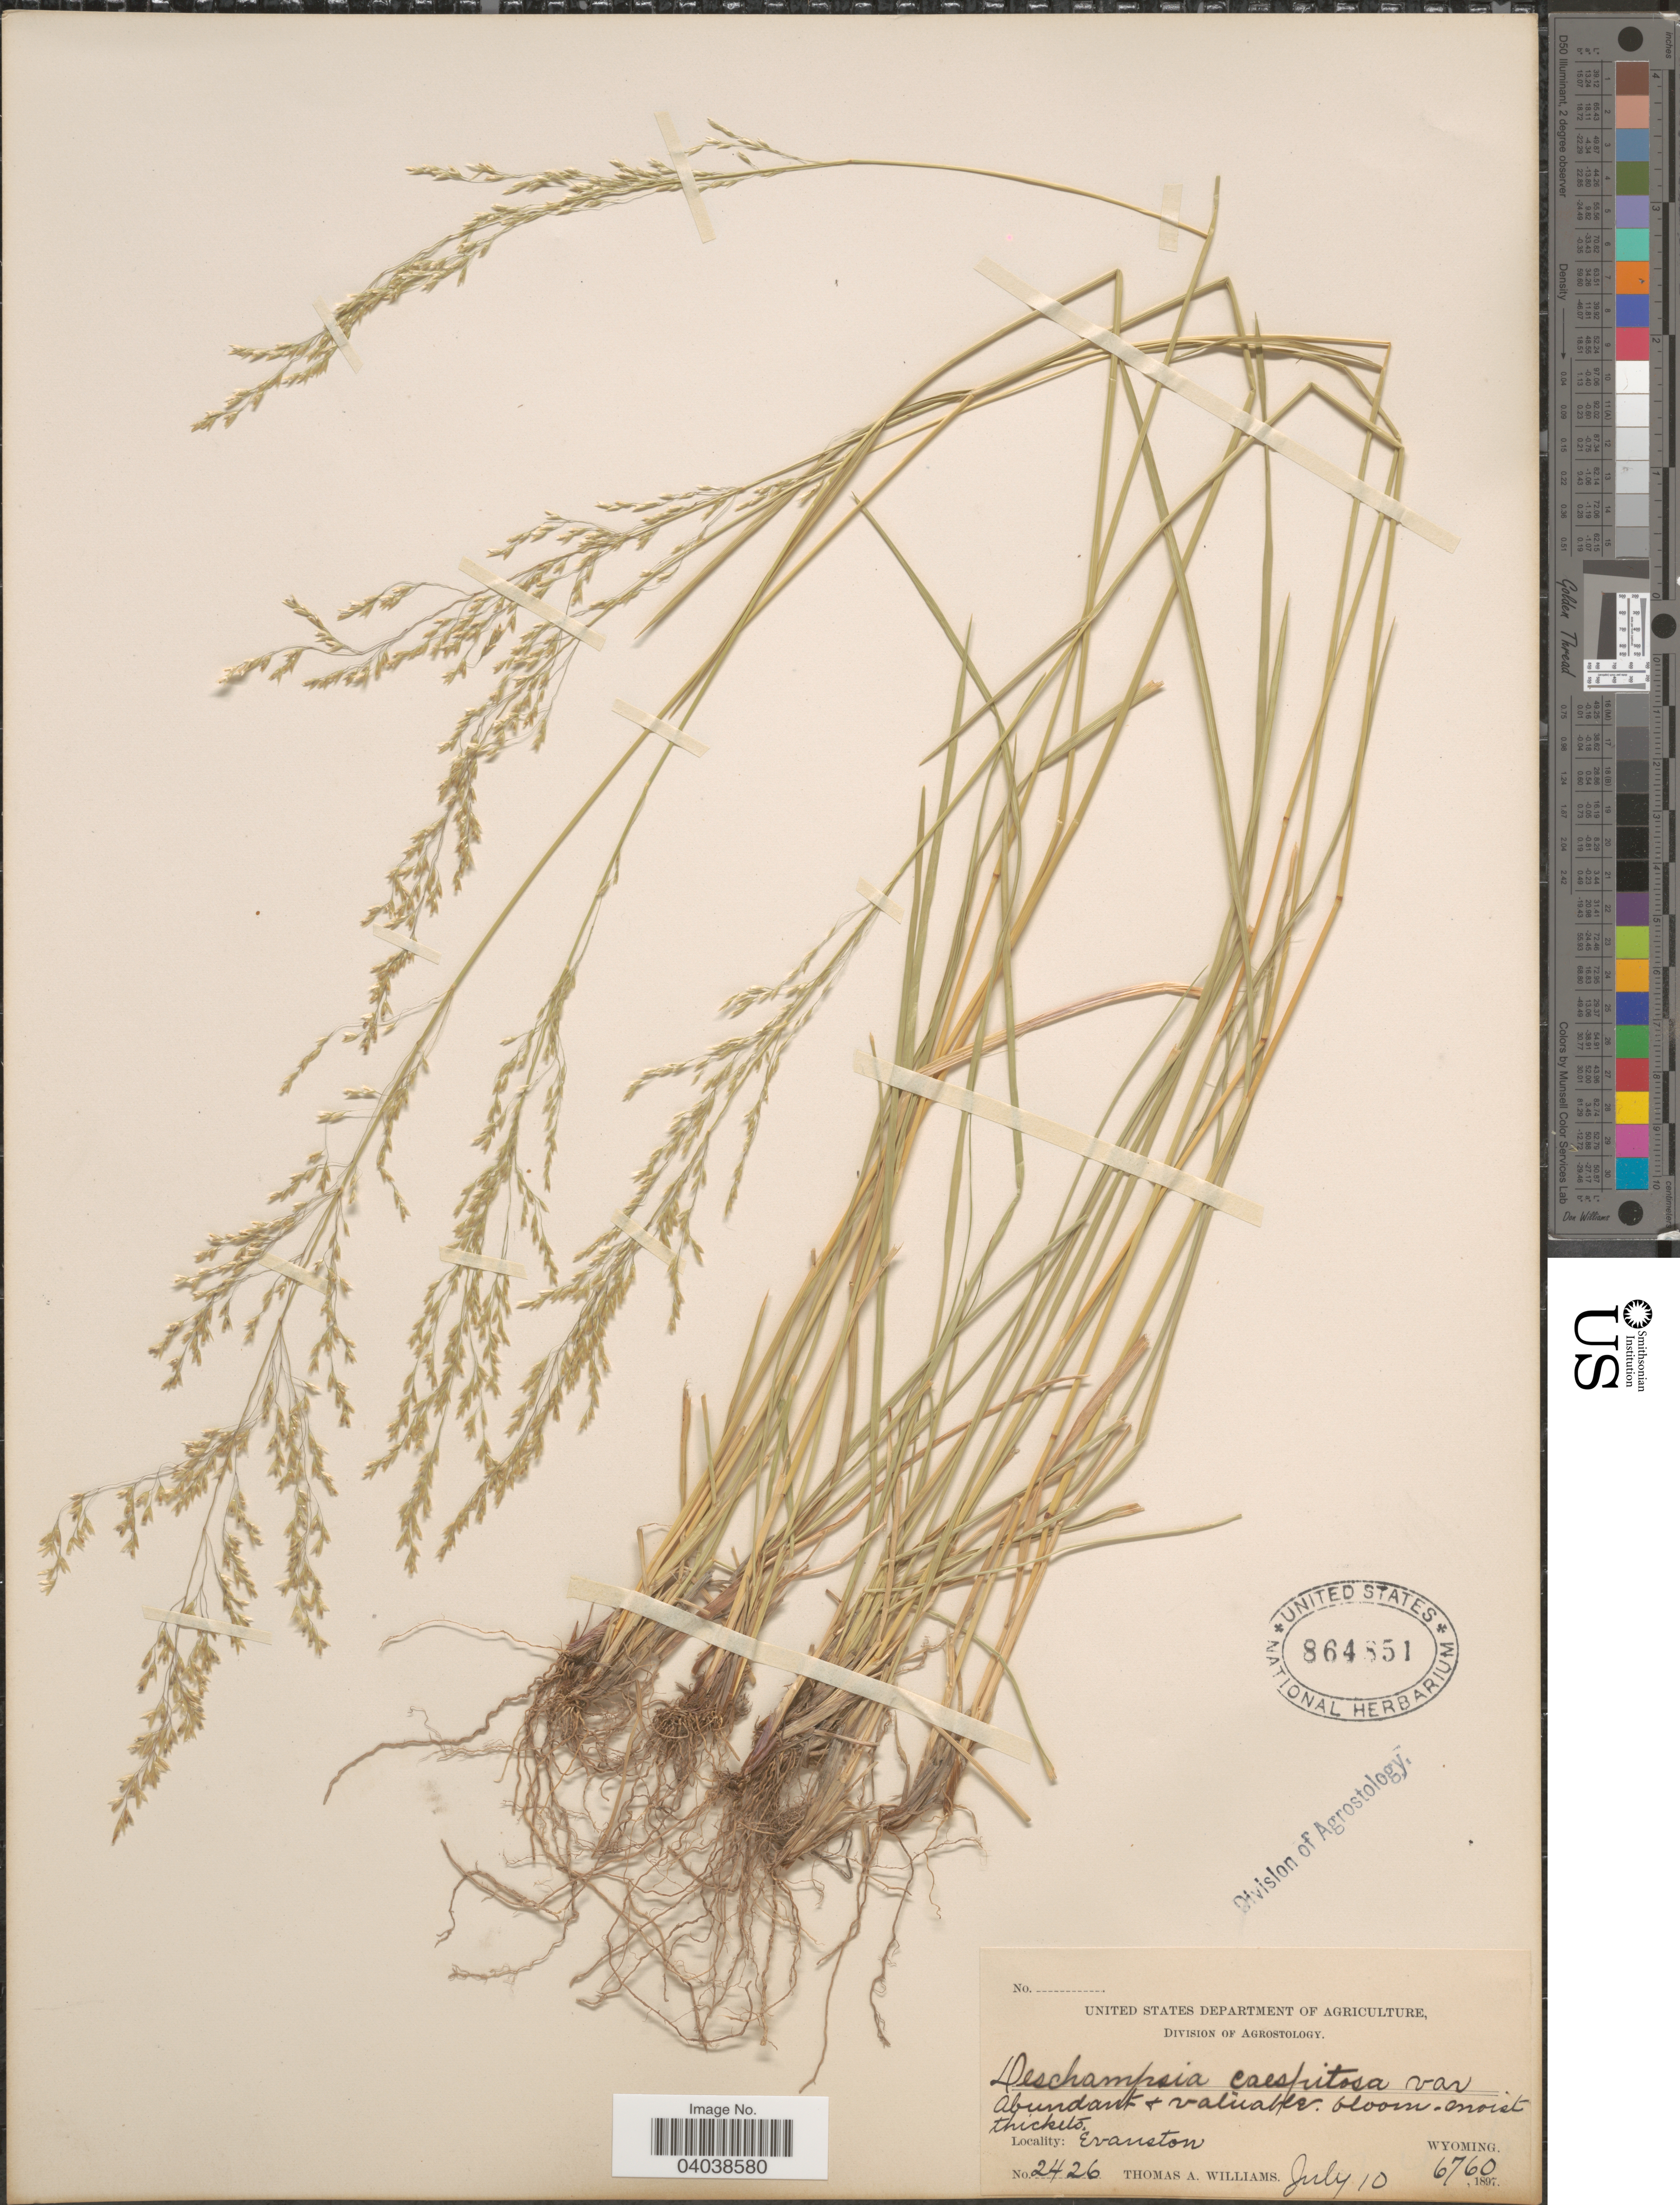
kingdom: Plantae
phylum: Tracheophyta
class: Liliopsida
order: Poales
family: Poaceae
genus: Deschampsia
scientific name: Deschampsia cespitosa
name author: (L.) P. Beauv.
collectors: T. A. Williams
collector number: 2426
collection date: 1897-07-10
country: United States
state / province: Wyoming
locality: Evanston.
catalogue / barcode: US 864851